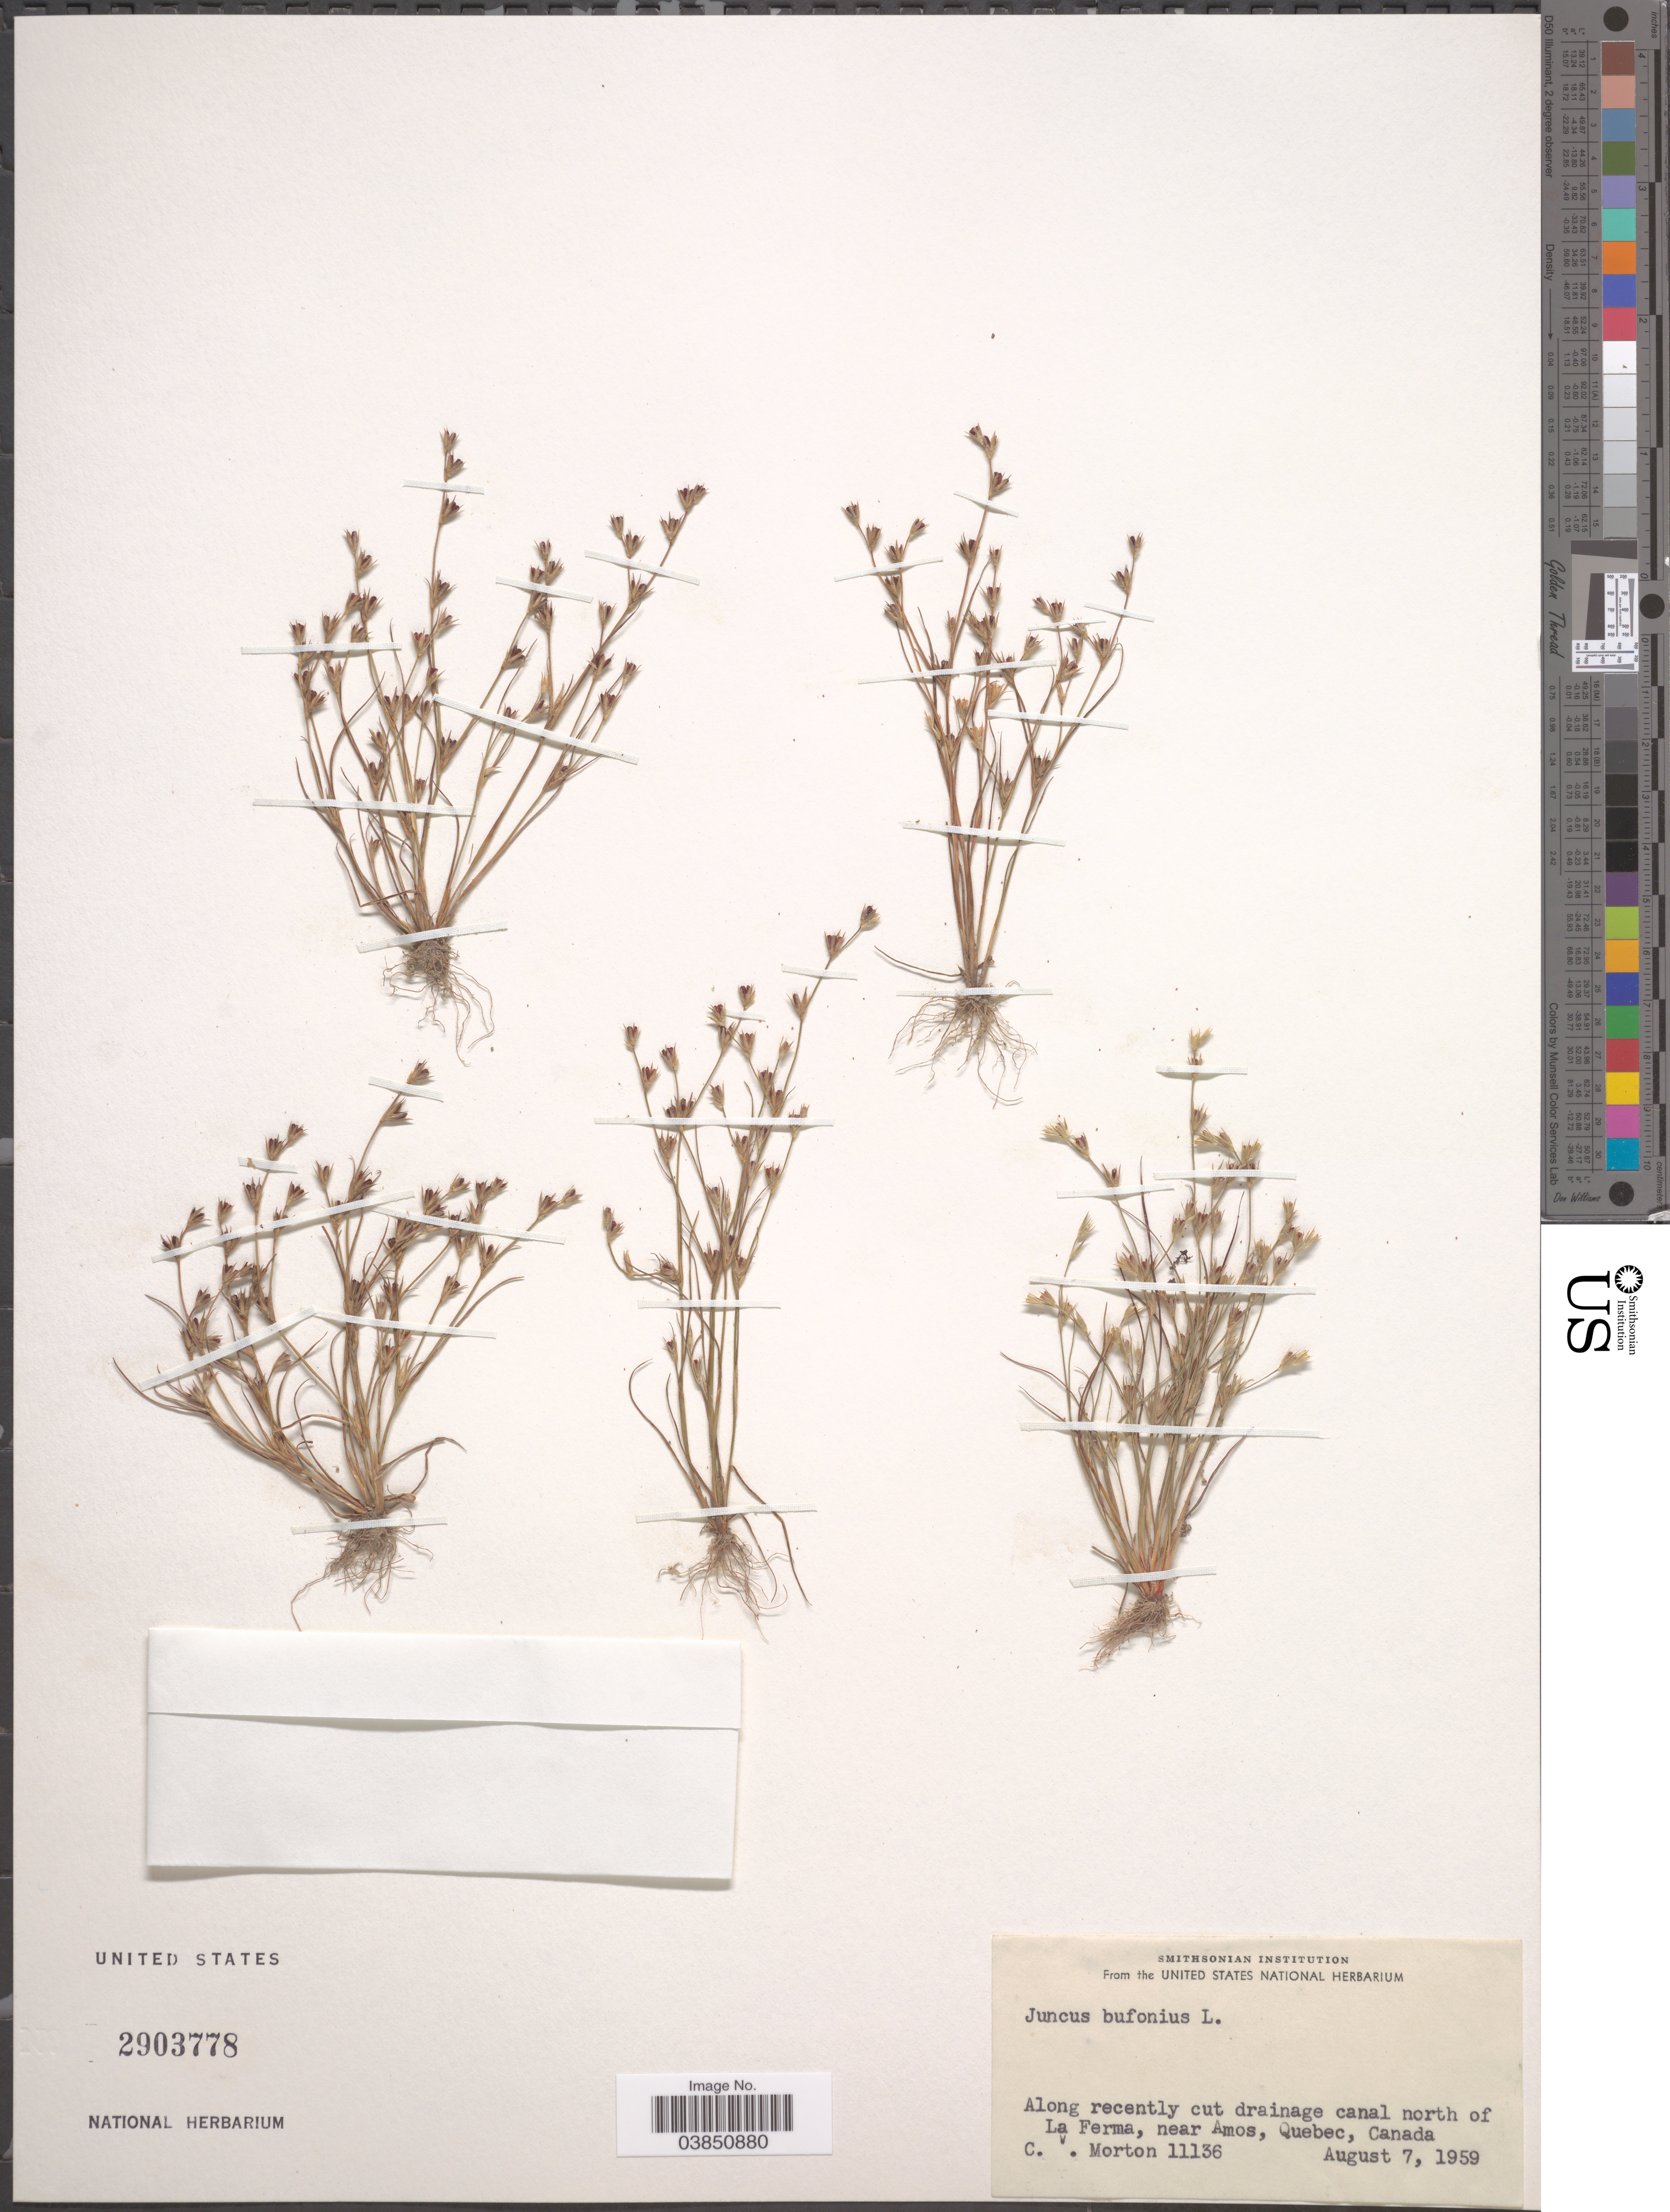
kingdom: Plantae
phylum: Tracheophyta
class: Liliopsida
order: Poales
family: Juncaceae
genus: Juncus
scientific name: Juncus bufonius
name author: L.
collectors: C. V. Morton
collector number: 11136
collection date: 1959-08-07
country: Canada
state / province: Quebec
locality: Along recently cut drainage canal north of La Ferma, near Amos.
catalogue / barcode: US 2903778